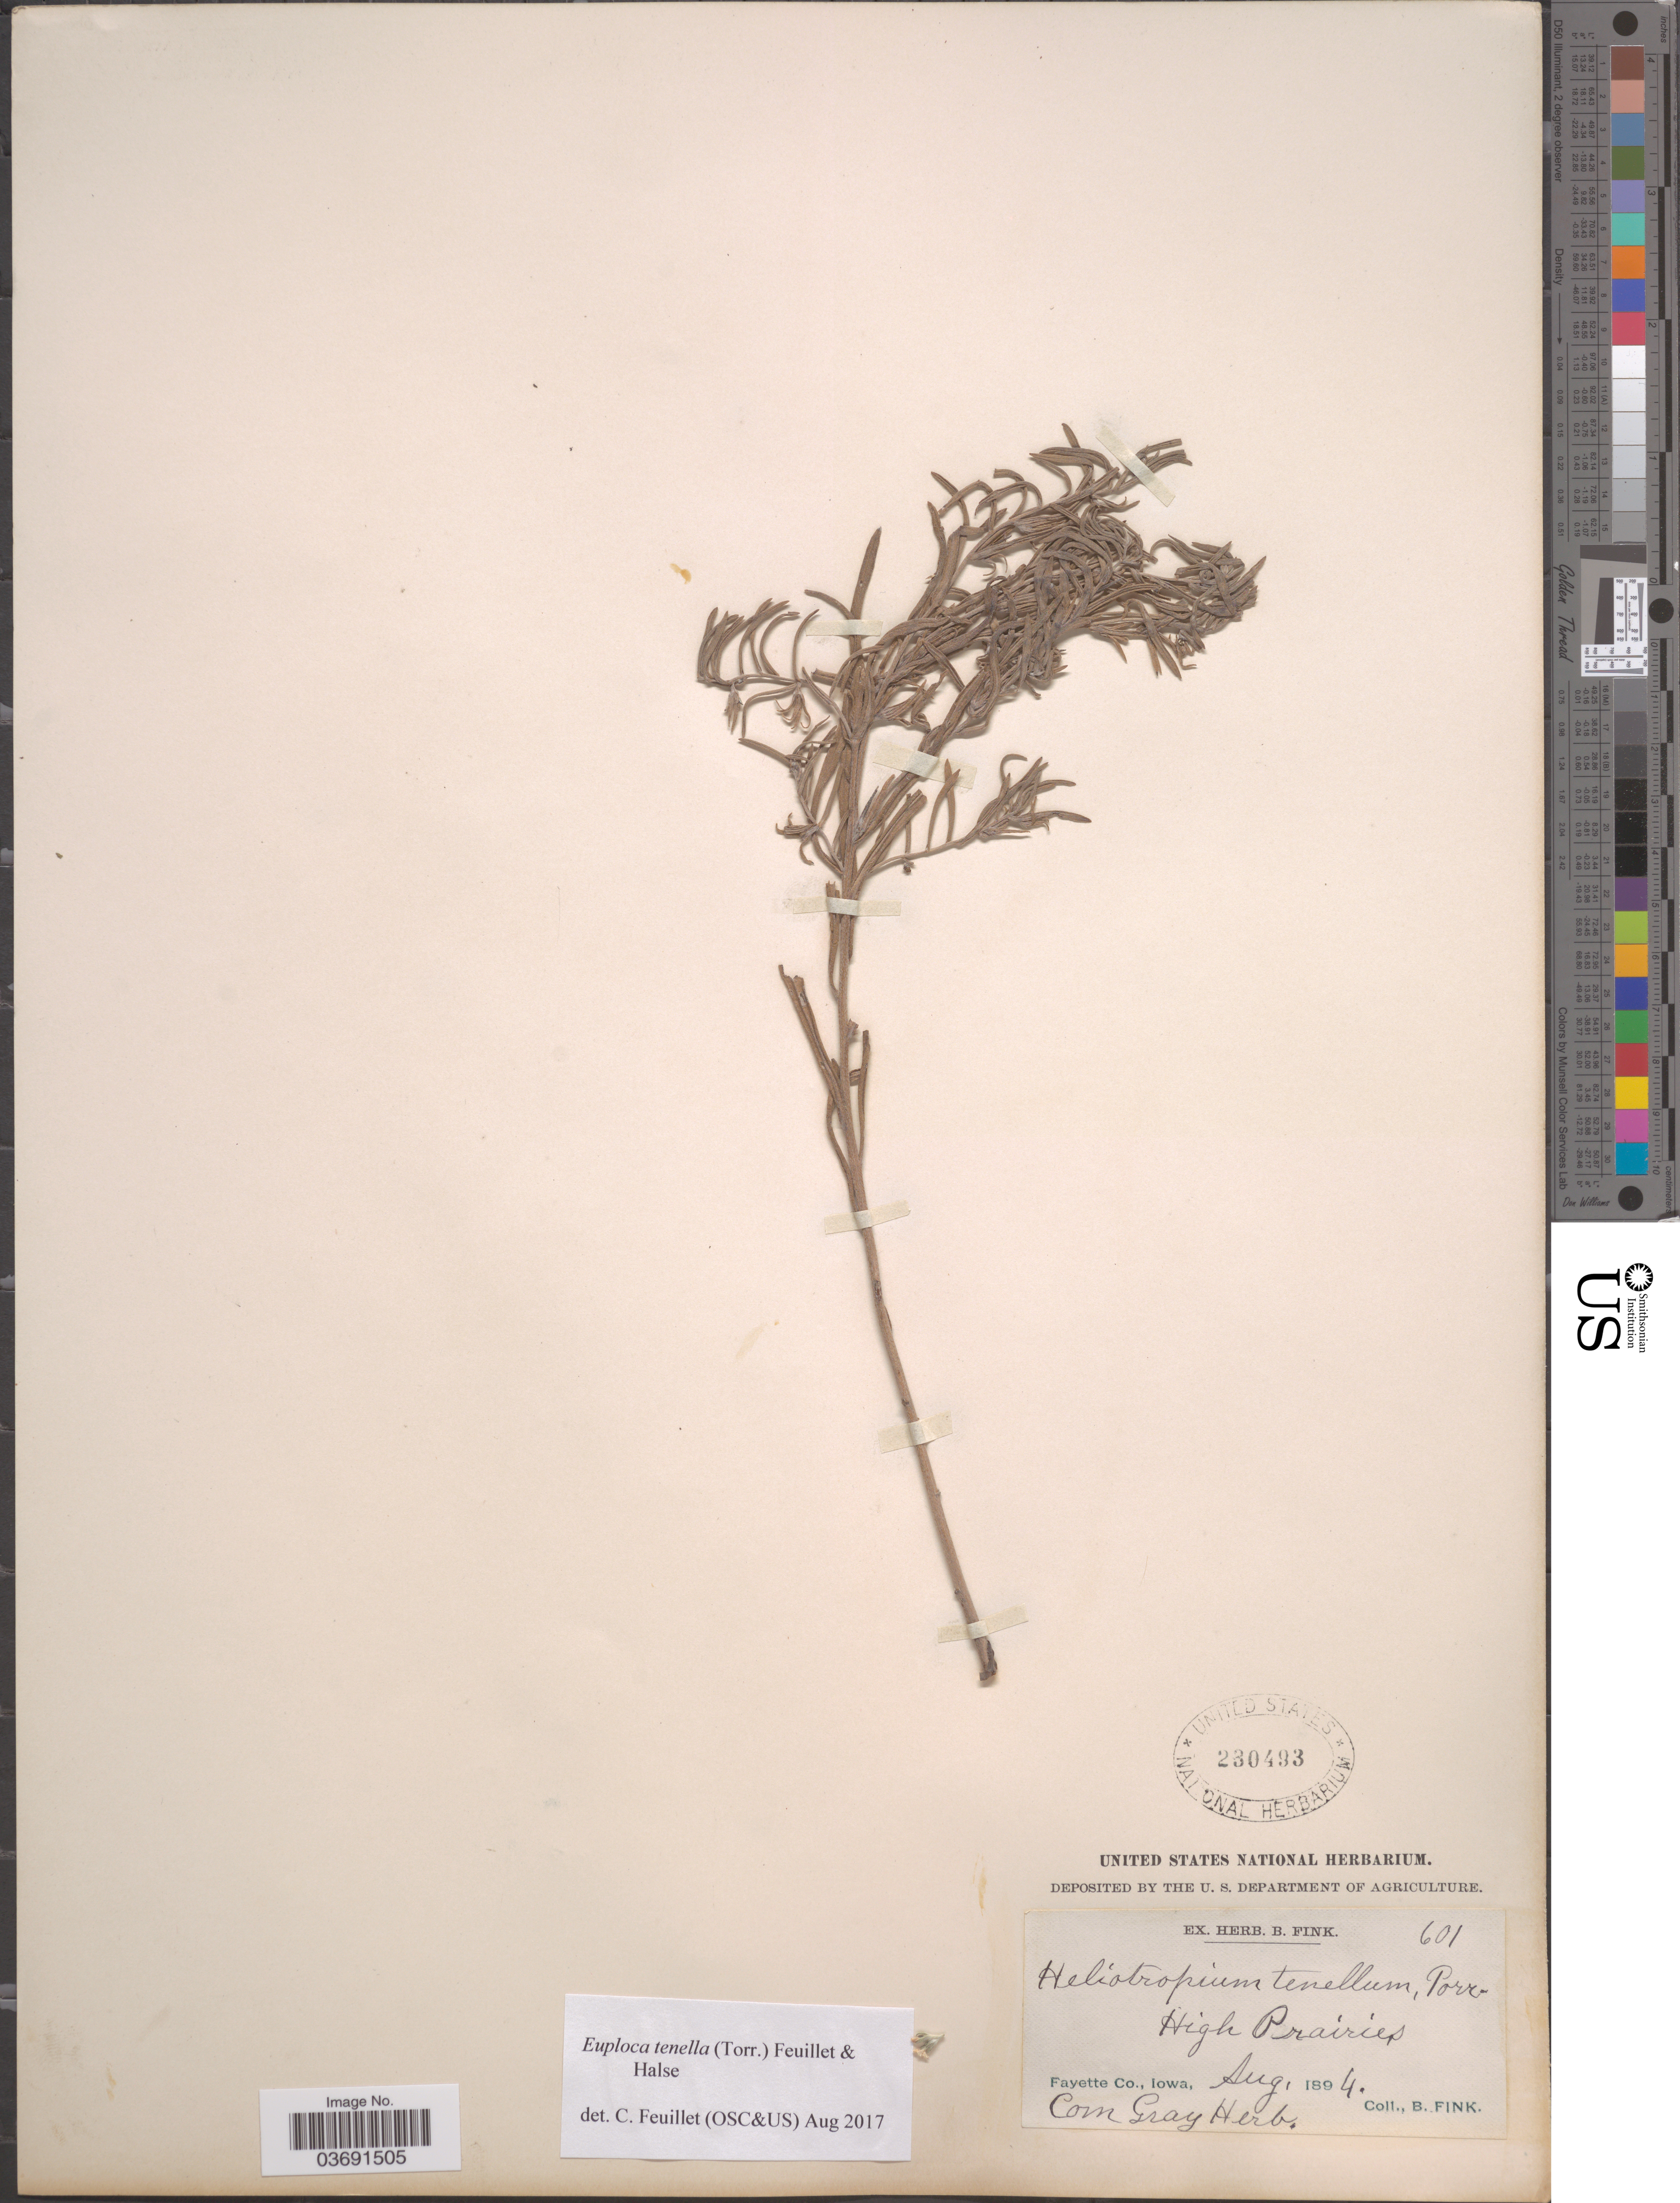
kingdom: Plantae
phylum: Tracheophyta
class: Magnoliopsida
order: Boraginales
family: Heliotropiaceae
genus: Euploca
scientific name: Euploca tenella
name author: (Torr.) Feuillet & Halse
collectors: B. Fink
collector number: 601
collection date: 1894-08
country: United States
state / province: Iowa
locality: High Prairies. Fayette Co.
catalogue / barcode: US 230493